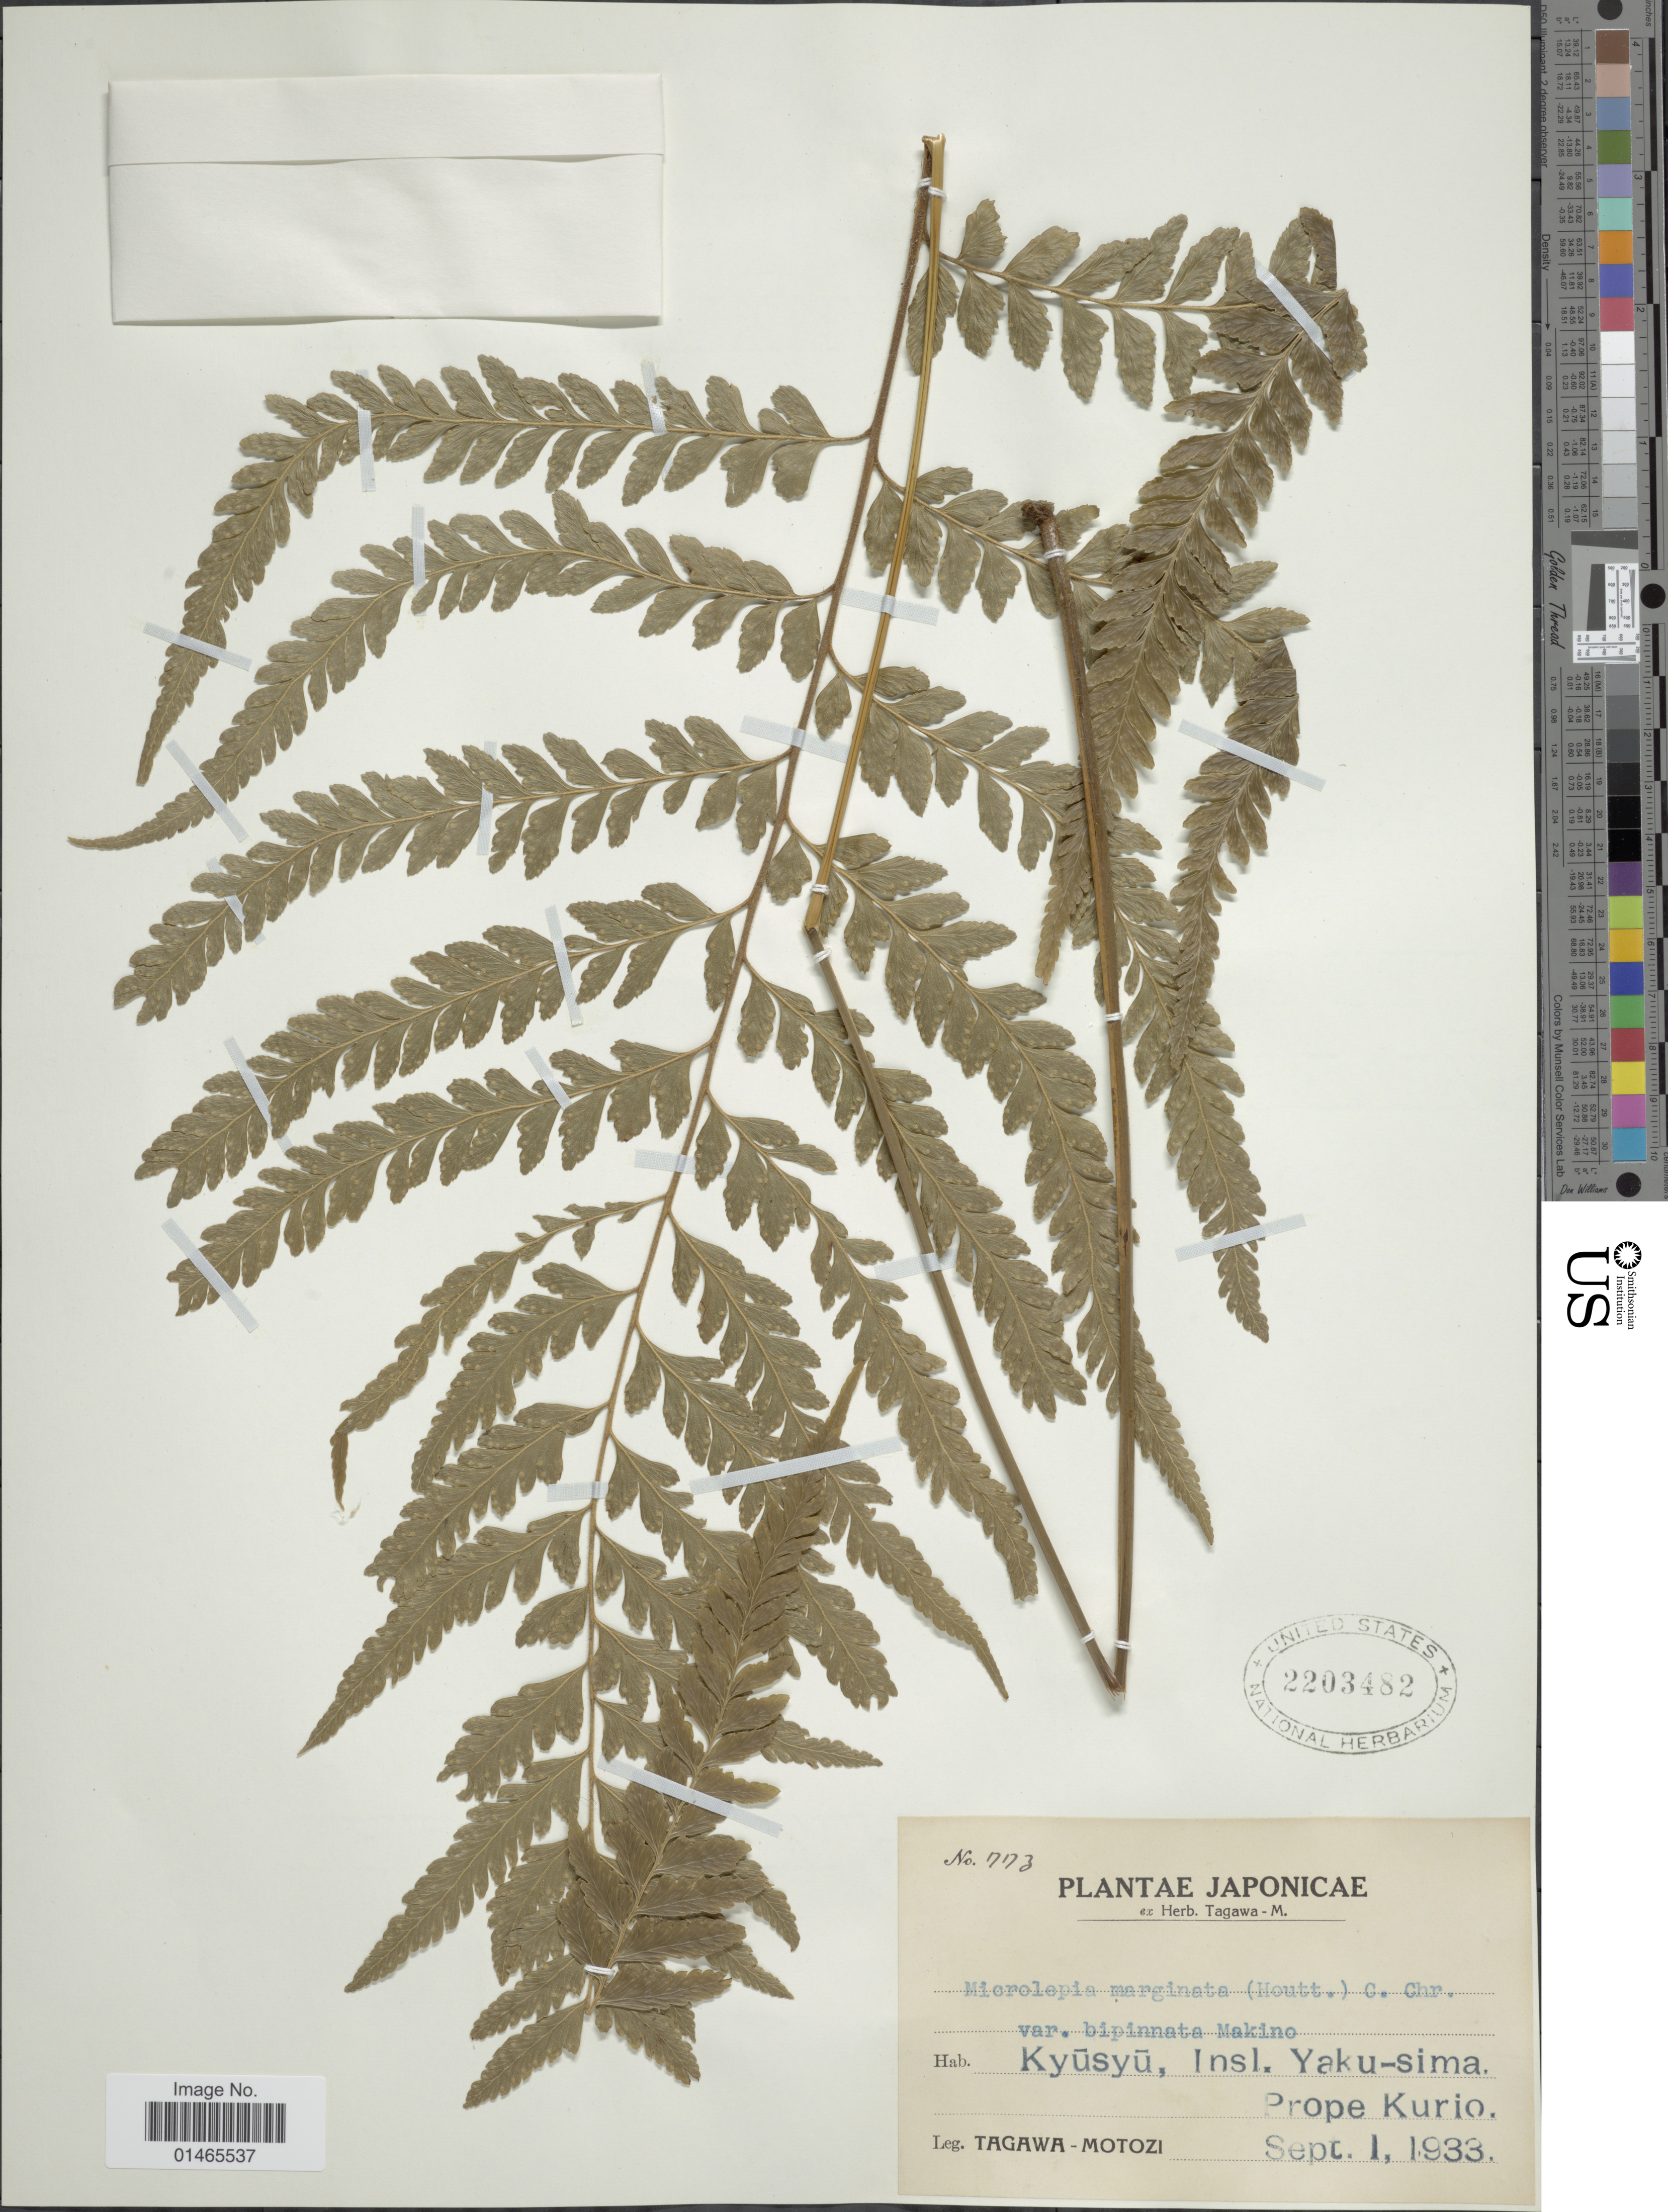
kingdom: Plantae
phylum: Tracheophyta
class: Polypodiopsida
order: Polypodiales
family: Dennstaedtiaceae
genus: Microlepia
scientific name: Microlepia marginata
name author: (Houtt.) C. Chr.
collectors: M. Tagawa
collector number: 17173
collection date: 1933-09-01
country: Japan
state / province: Kagosima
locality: Kyusyu, Insl. Yaku-sima, Prope Kurio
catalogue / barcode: US 2203482